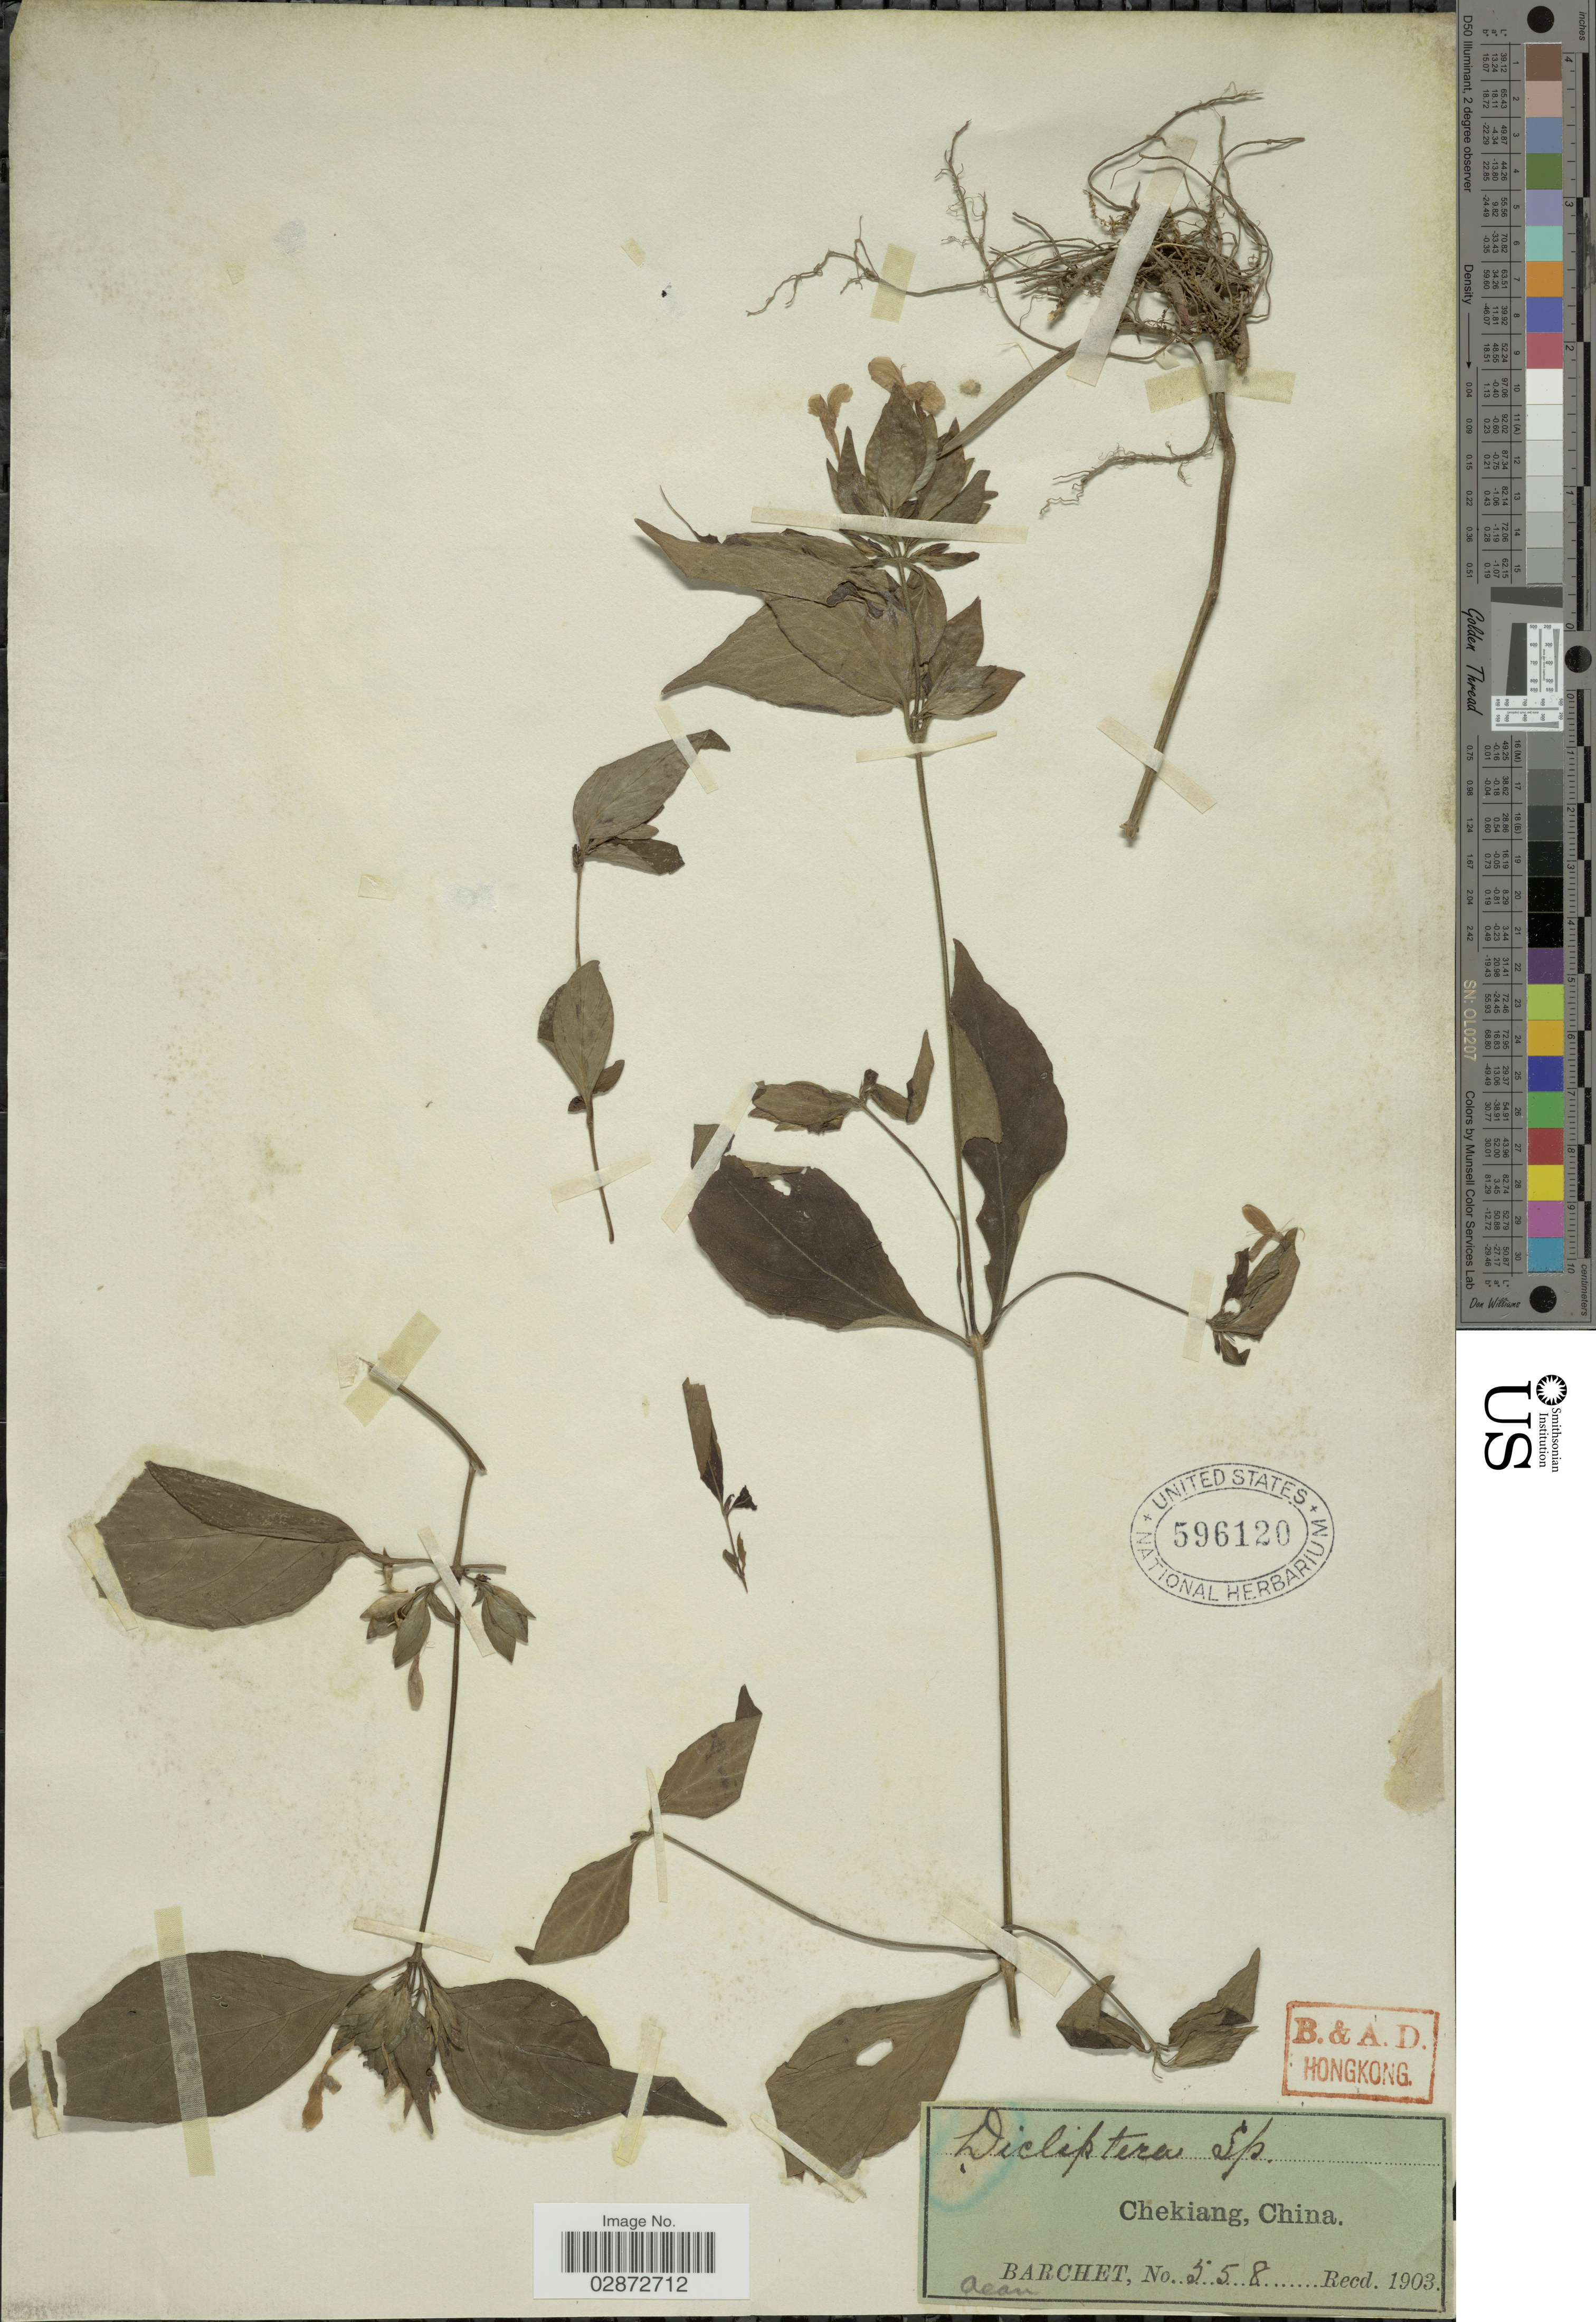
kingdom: Plantae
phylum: Tracheophyta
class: Magnoliopsida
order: Lamiales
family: Acanthaceae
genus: Dicliptera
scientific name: Dicliptera sp.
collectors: S. P. Barchet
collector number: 558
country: China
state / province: Zhejiang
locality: Chekiang, China.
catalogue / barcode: US 596120